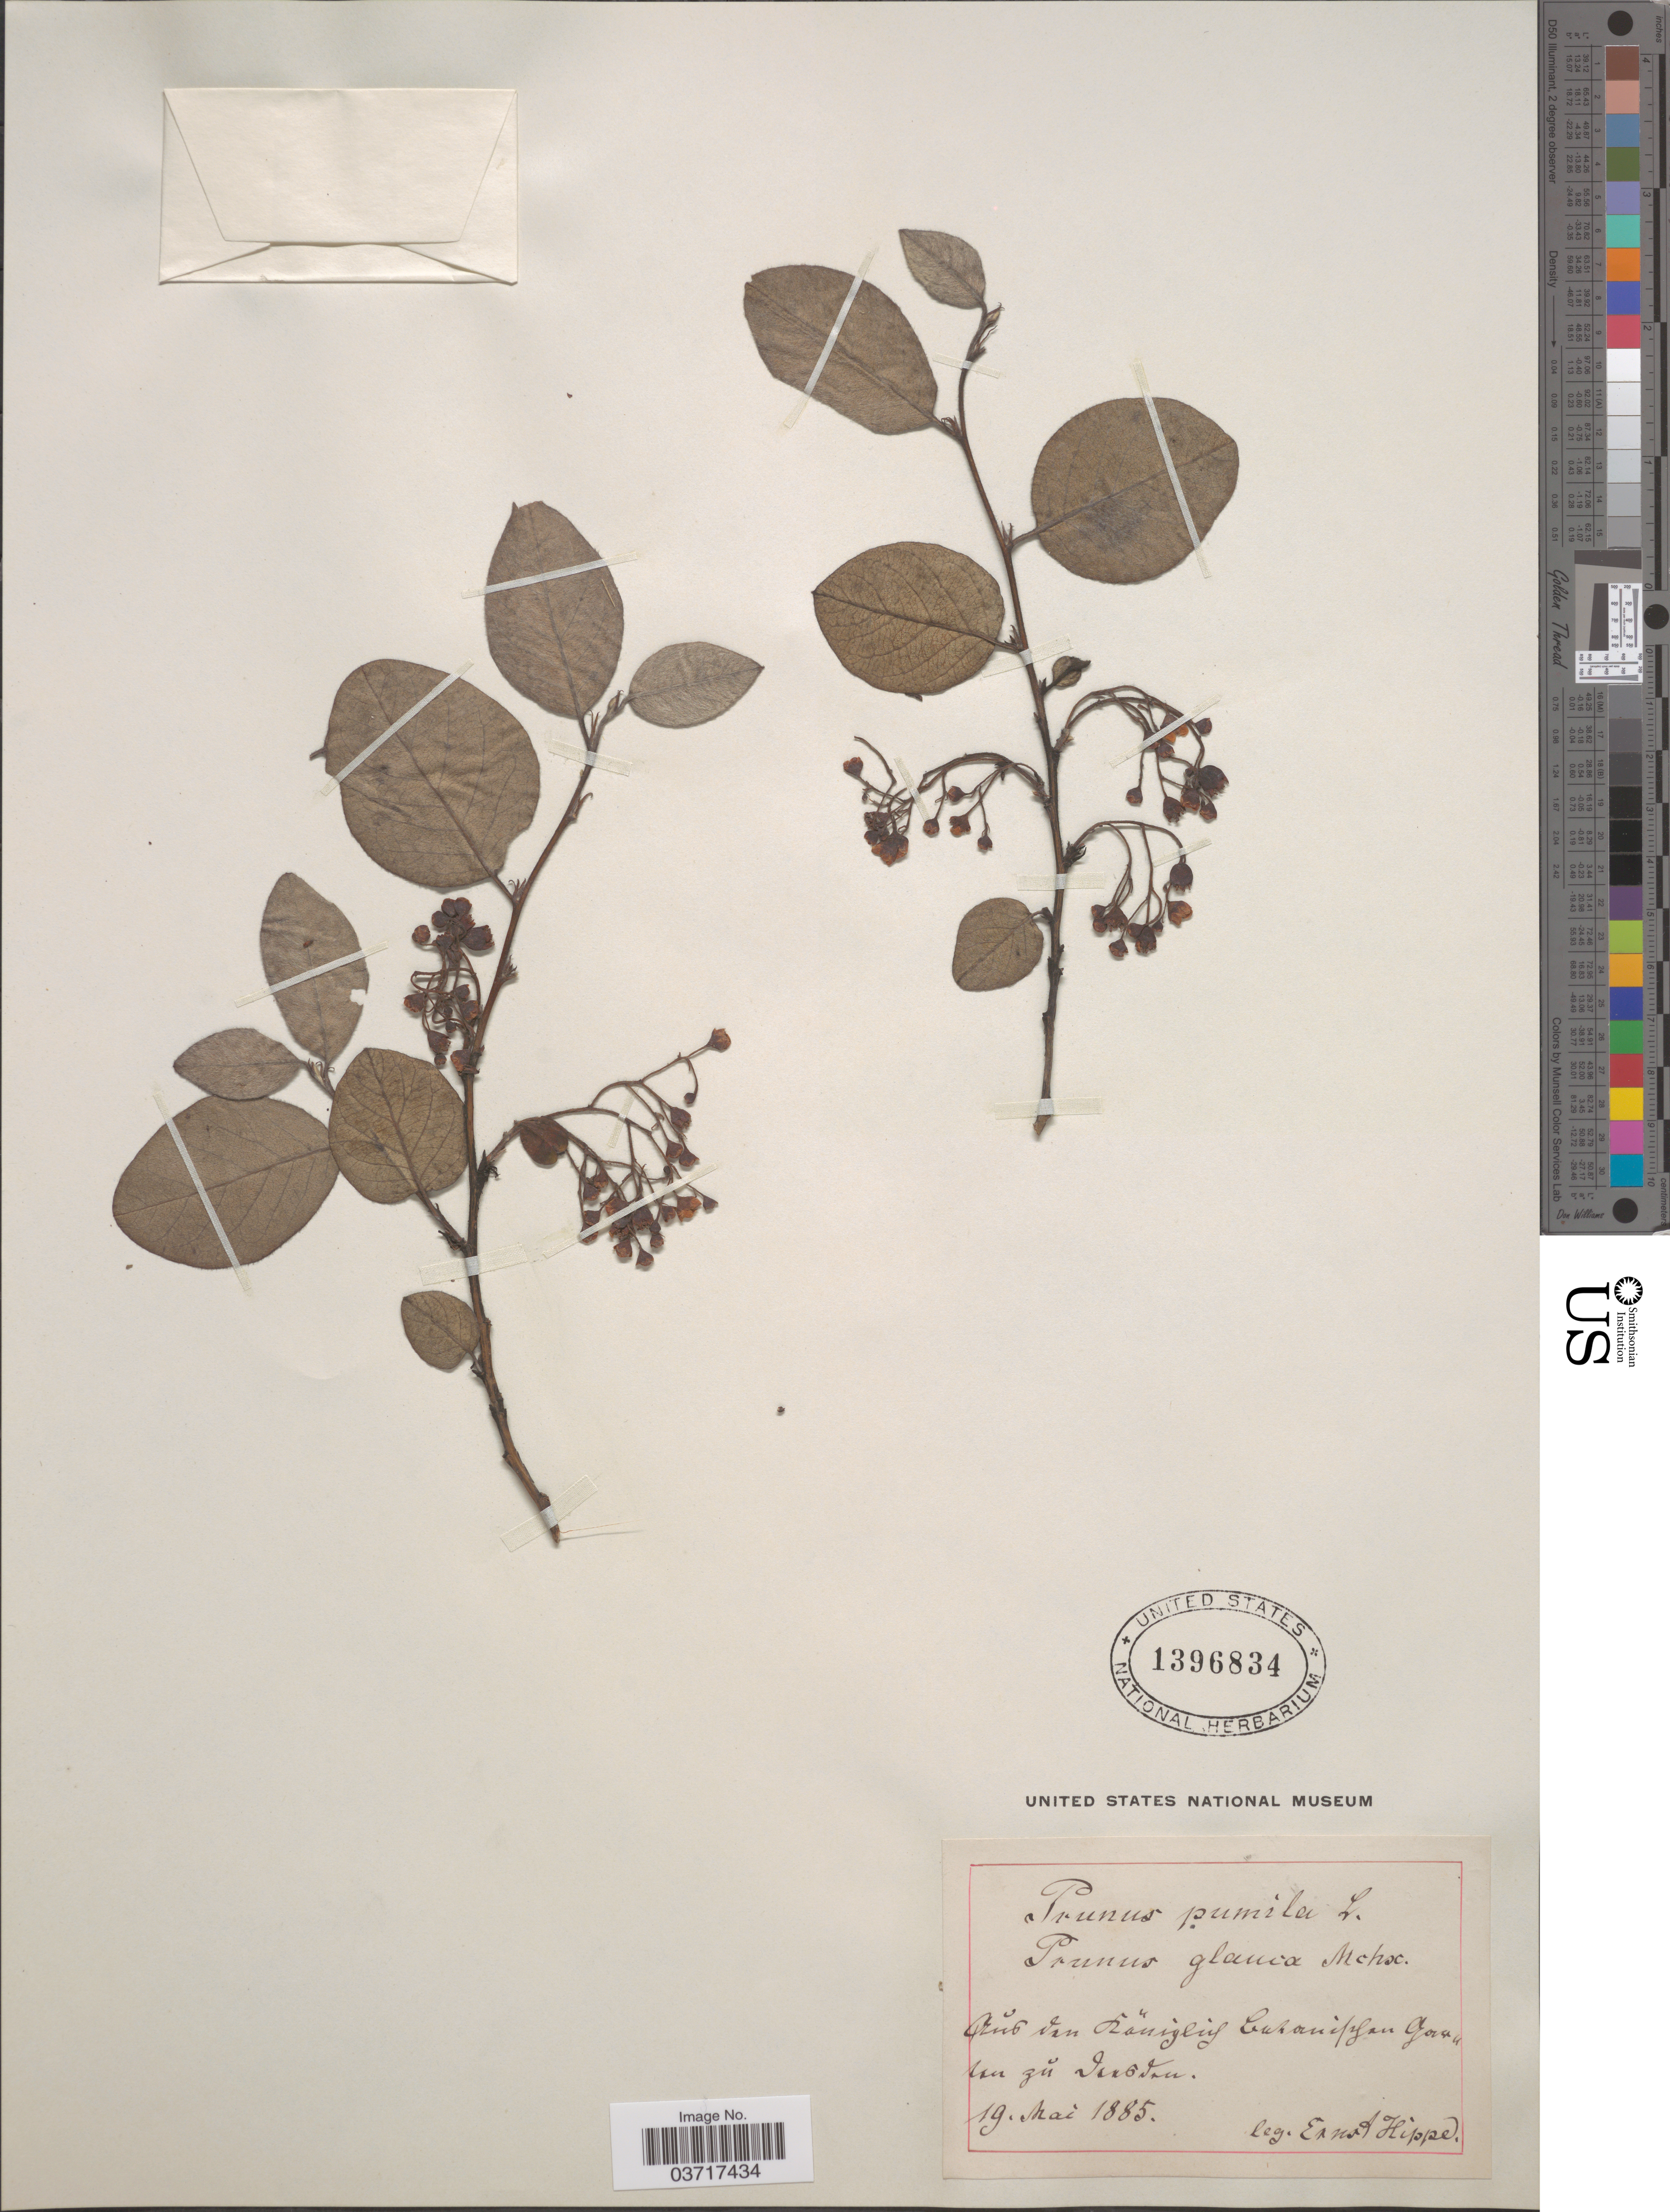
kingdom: Plantae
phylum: Tracheophyta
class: Magnoliopsida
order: Rosales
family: Rosaceae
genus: Prunus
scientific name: Prunus pumila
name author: L.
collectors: E. Hippe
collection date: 1885-05-19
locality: X.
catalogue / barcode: US 1396834